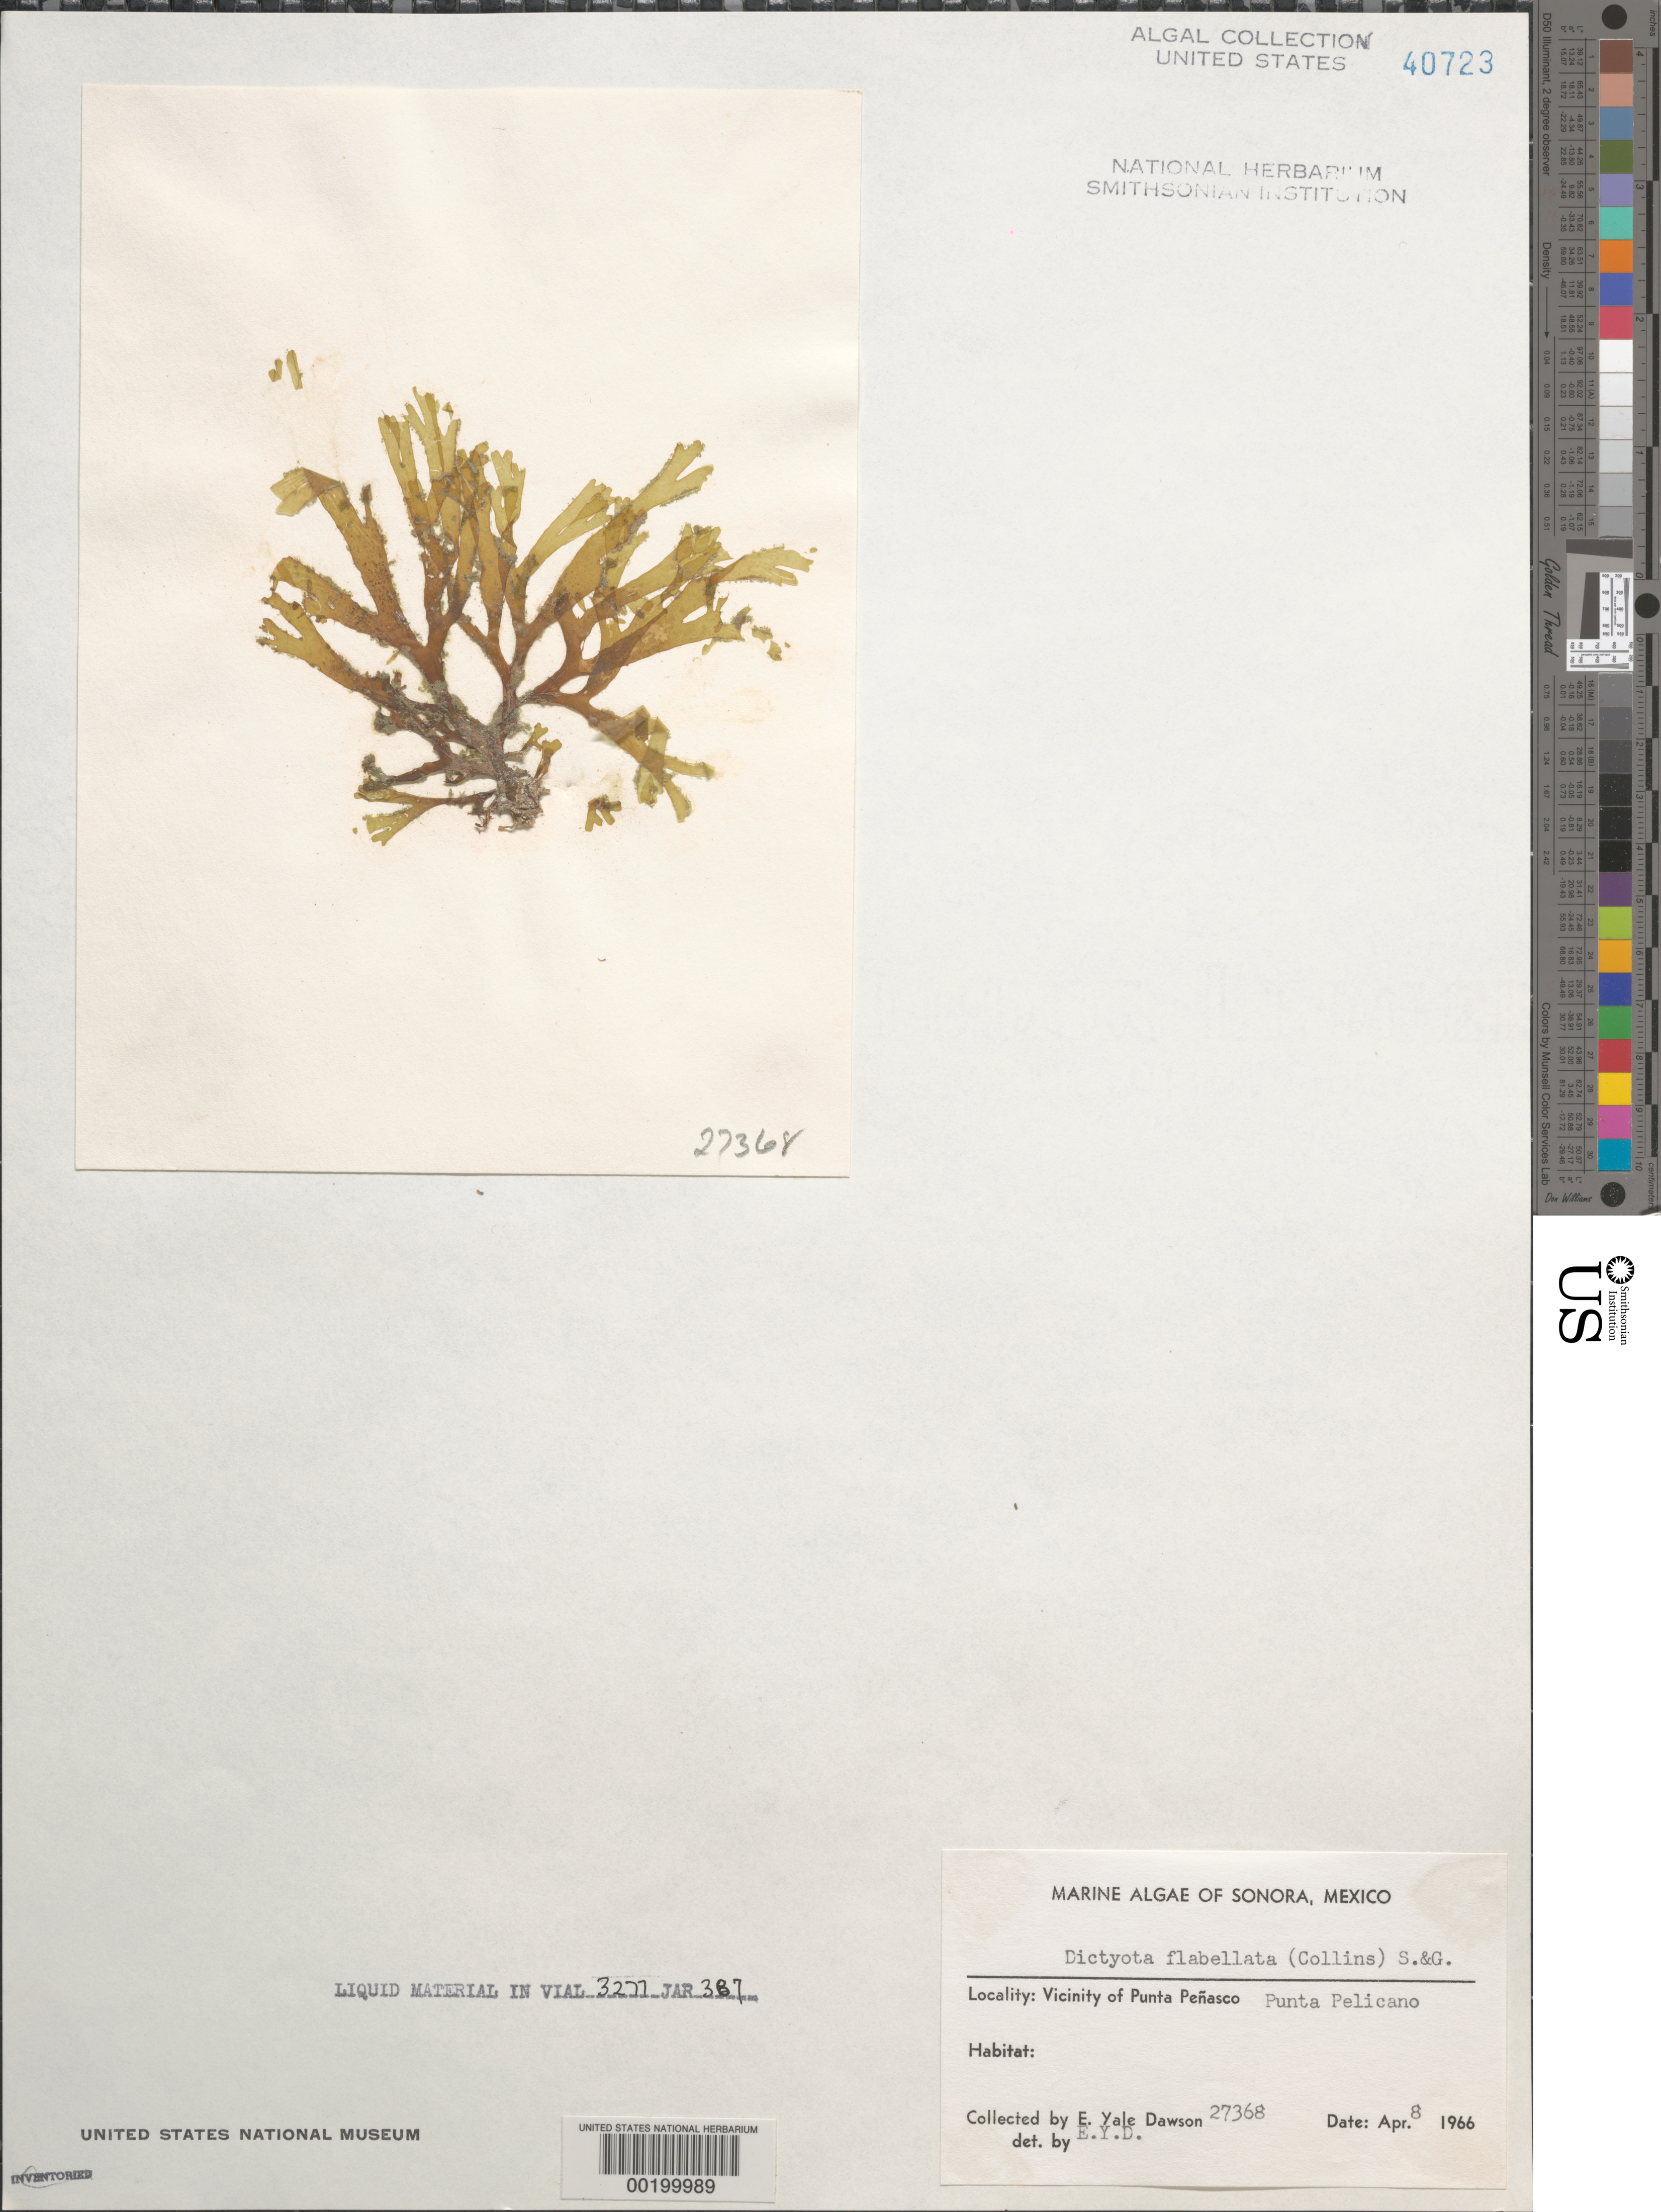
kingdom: Chromista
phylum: Ochrophyta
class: Phaeophyceae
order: Dictyotales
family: Dictyotaceae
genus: Dictyota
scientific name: Dictyota flabellata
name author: (Collins) Setch. & N.L. Gardner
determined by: Dawson, E. Y.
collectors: E. Y. Dawson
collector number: EYD 27368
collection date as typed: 08 Apr 1966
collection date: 1966-04-08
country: Mexico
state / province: Sonora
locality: Punta Pelicano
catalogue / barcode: US 40723